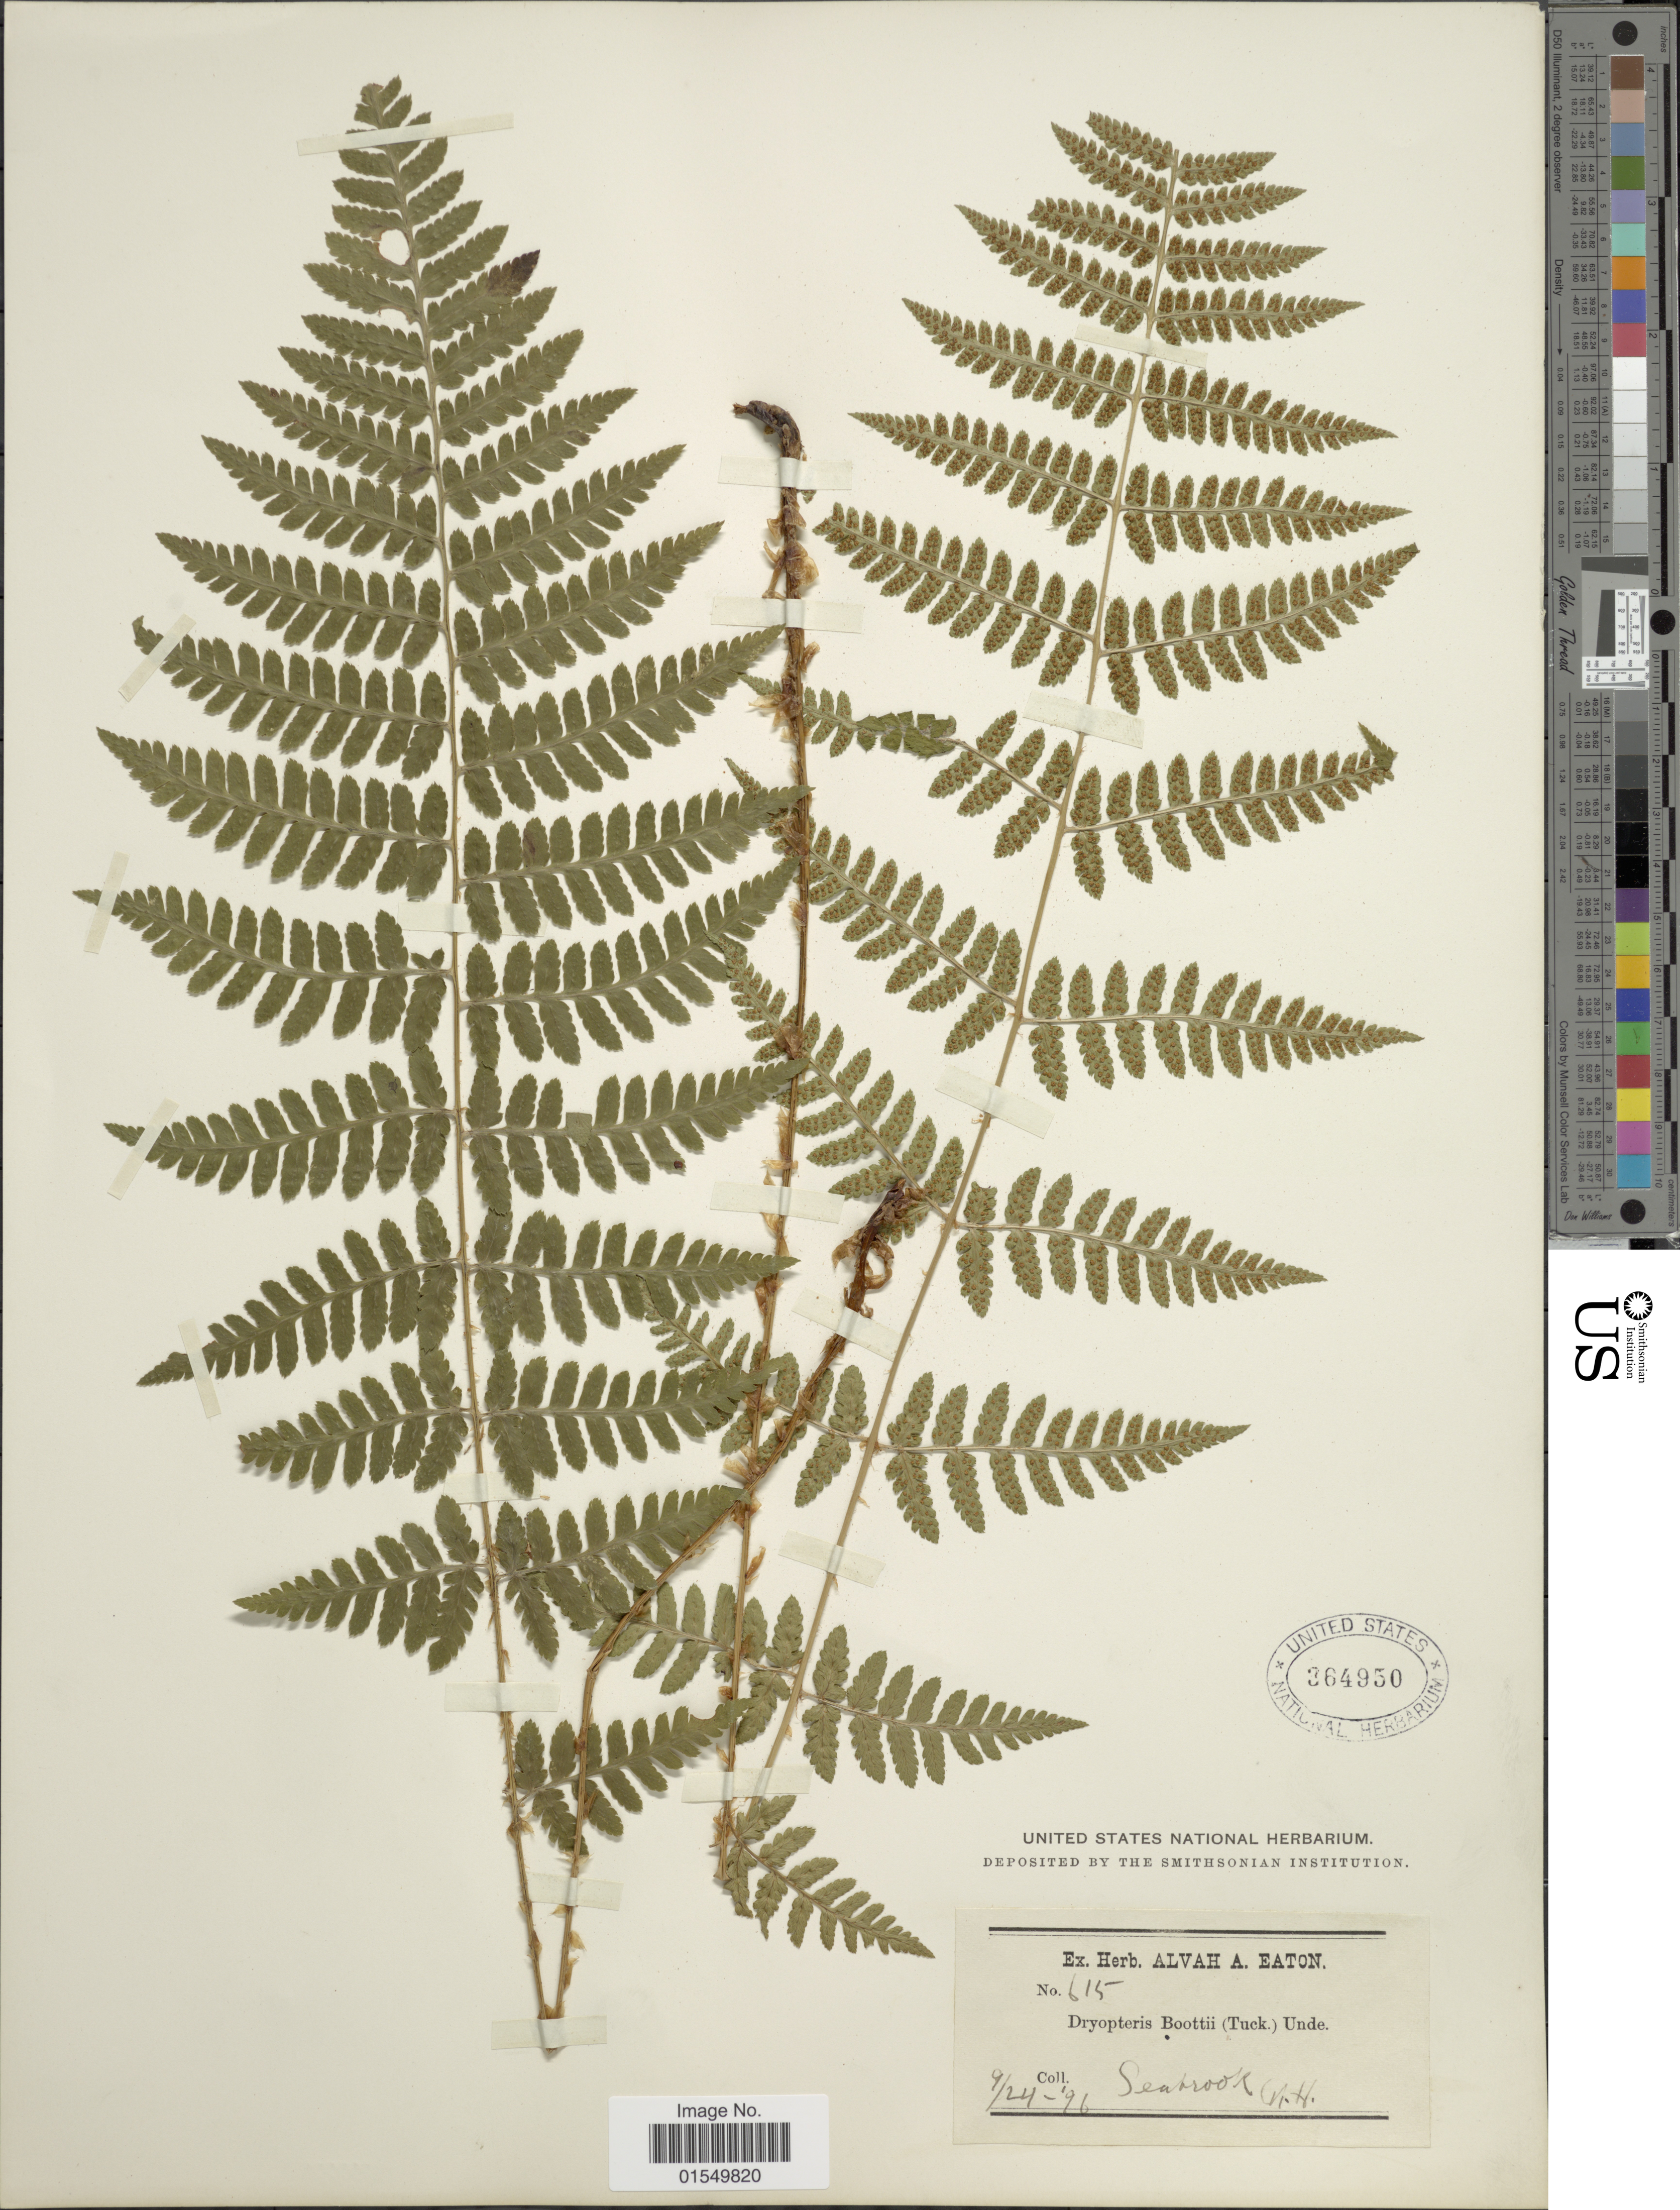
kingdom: Plantae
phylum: Tracheophyta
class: Polypodiopsida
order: Polypodiales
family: Dryopteridaceae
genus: Dryopteris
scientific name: Dryopteris x boottii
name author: Underw.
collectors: ex herb. Alvah A. Eaton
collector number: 615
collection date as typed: Transcribed d/m/y: 24/9/96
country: United States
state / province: New Hampshire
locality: Seabrook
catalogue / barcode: US 364950